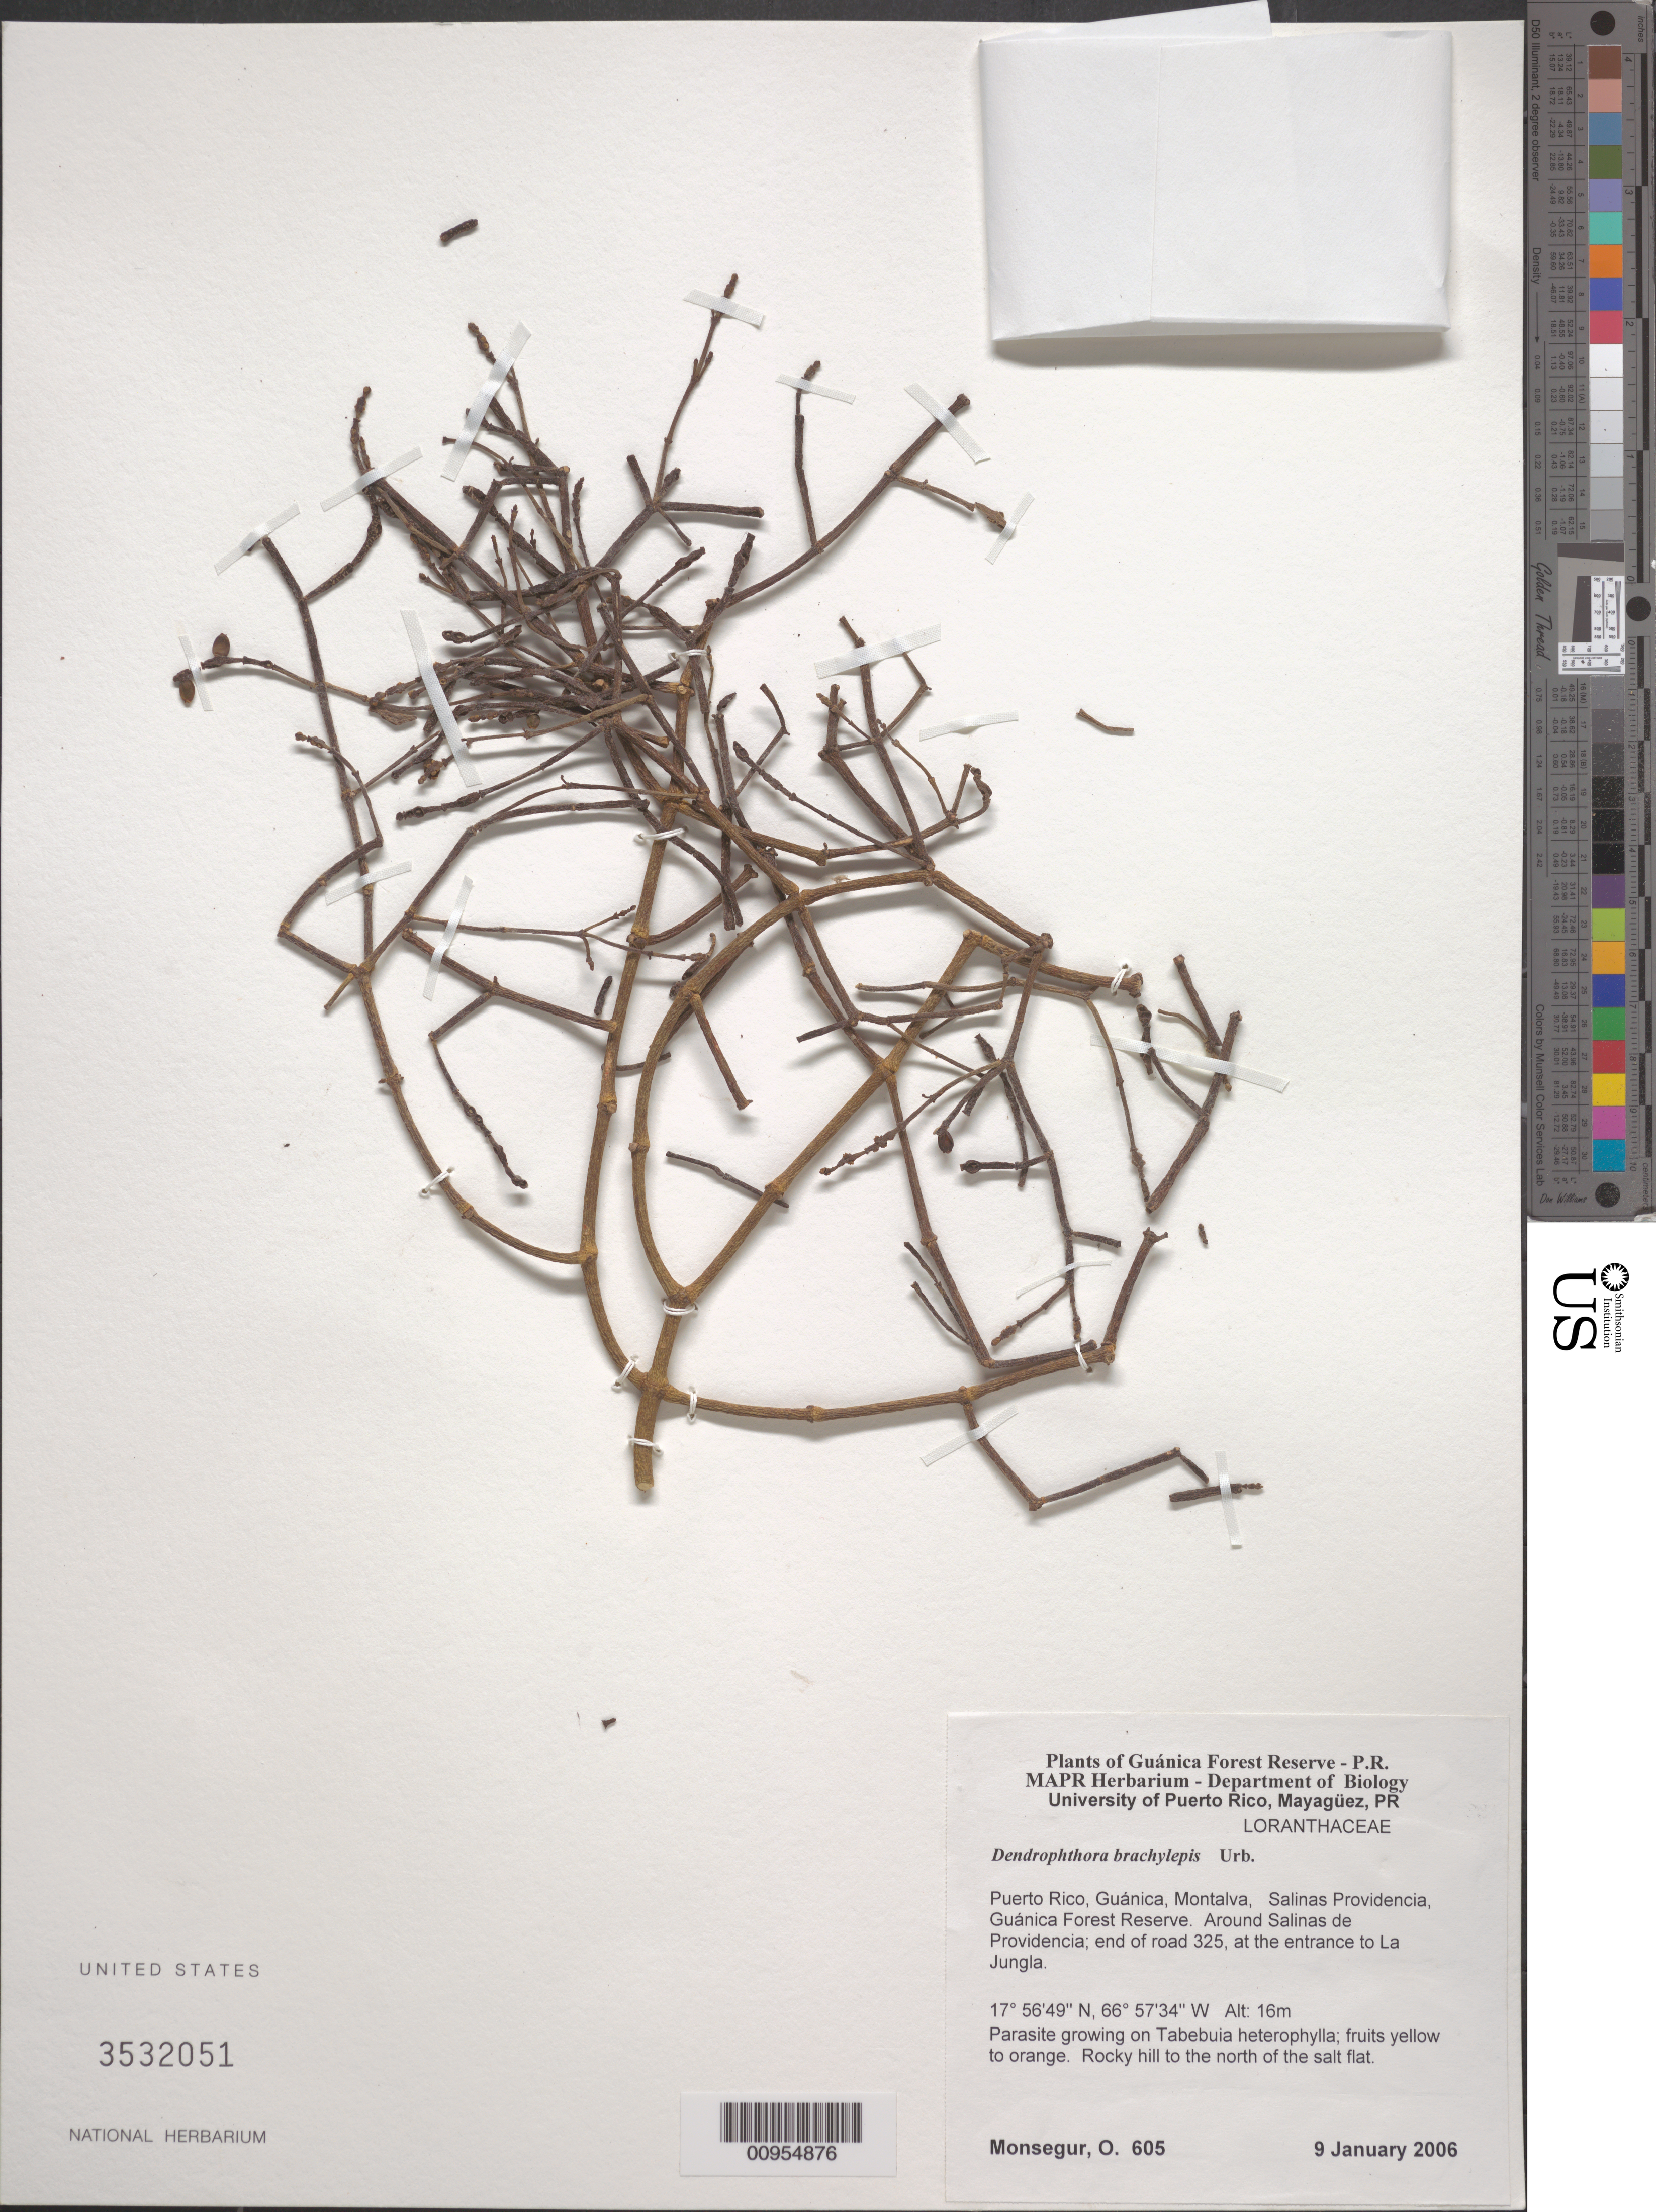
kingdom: Plantae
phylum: Tracheophyta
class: Magnoliopsida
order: Santalales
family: Viscaceae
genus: Dendrophthora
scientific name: Dendrophthora brachylepis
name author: Urb.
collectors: O. Monsegur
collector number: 605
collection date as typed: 09 Jan 2006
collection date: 2006-01-09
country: Puerto Rico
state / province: Guánica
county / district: Montalva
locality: Guánica Forest Reserve. Around Salinas de Providencia; end of road 325, at the entrance to La Jungla.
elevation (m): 16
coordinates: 17.56489, 66.57343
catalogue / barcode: US 3532051